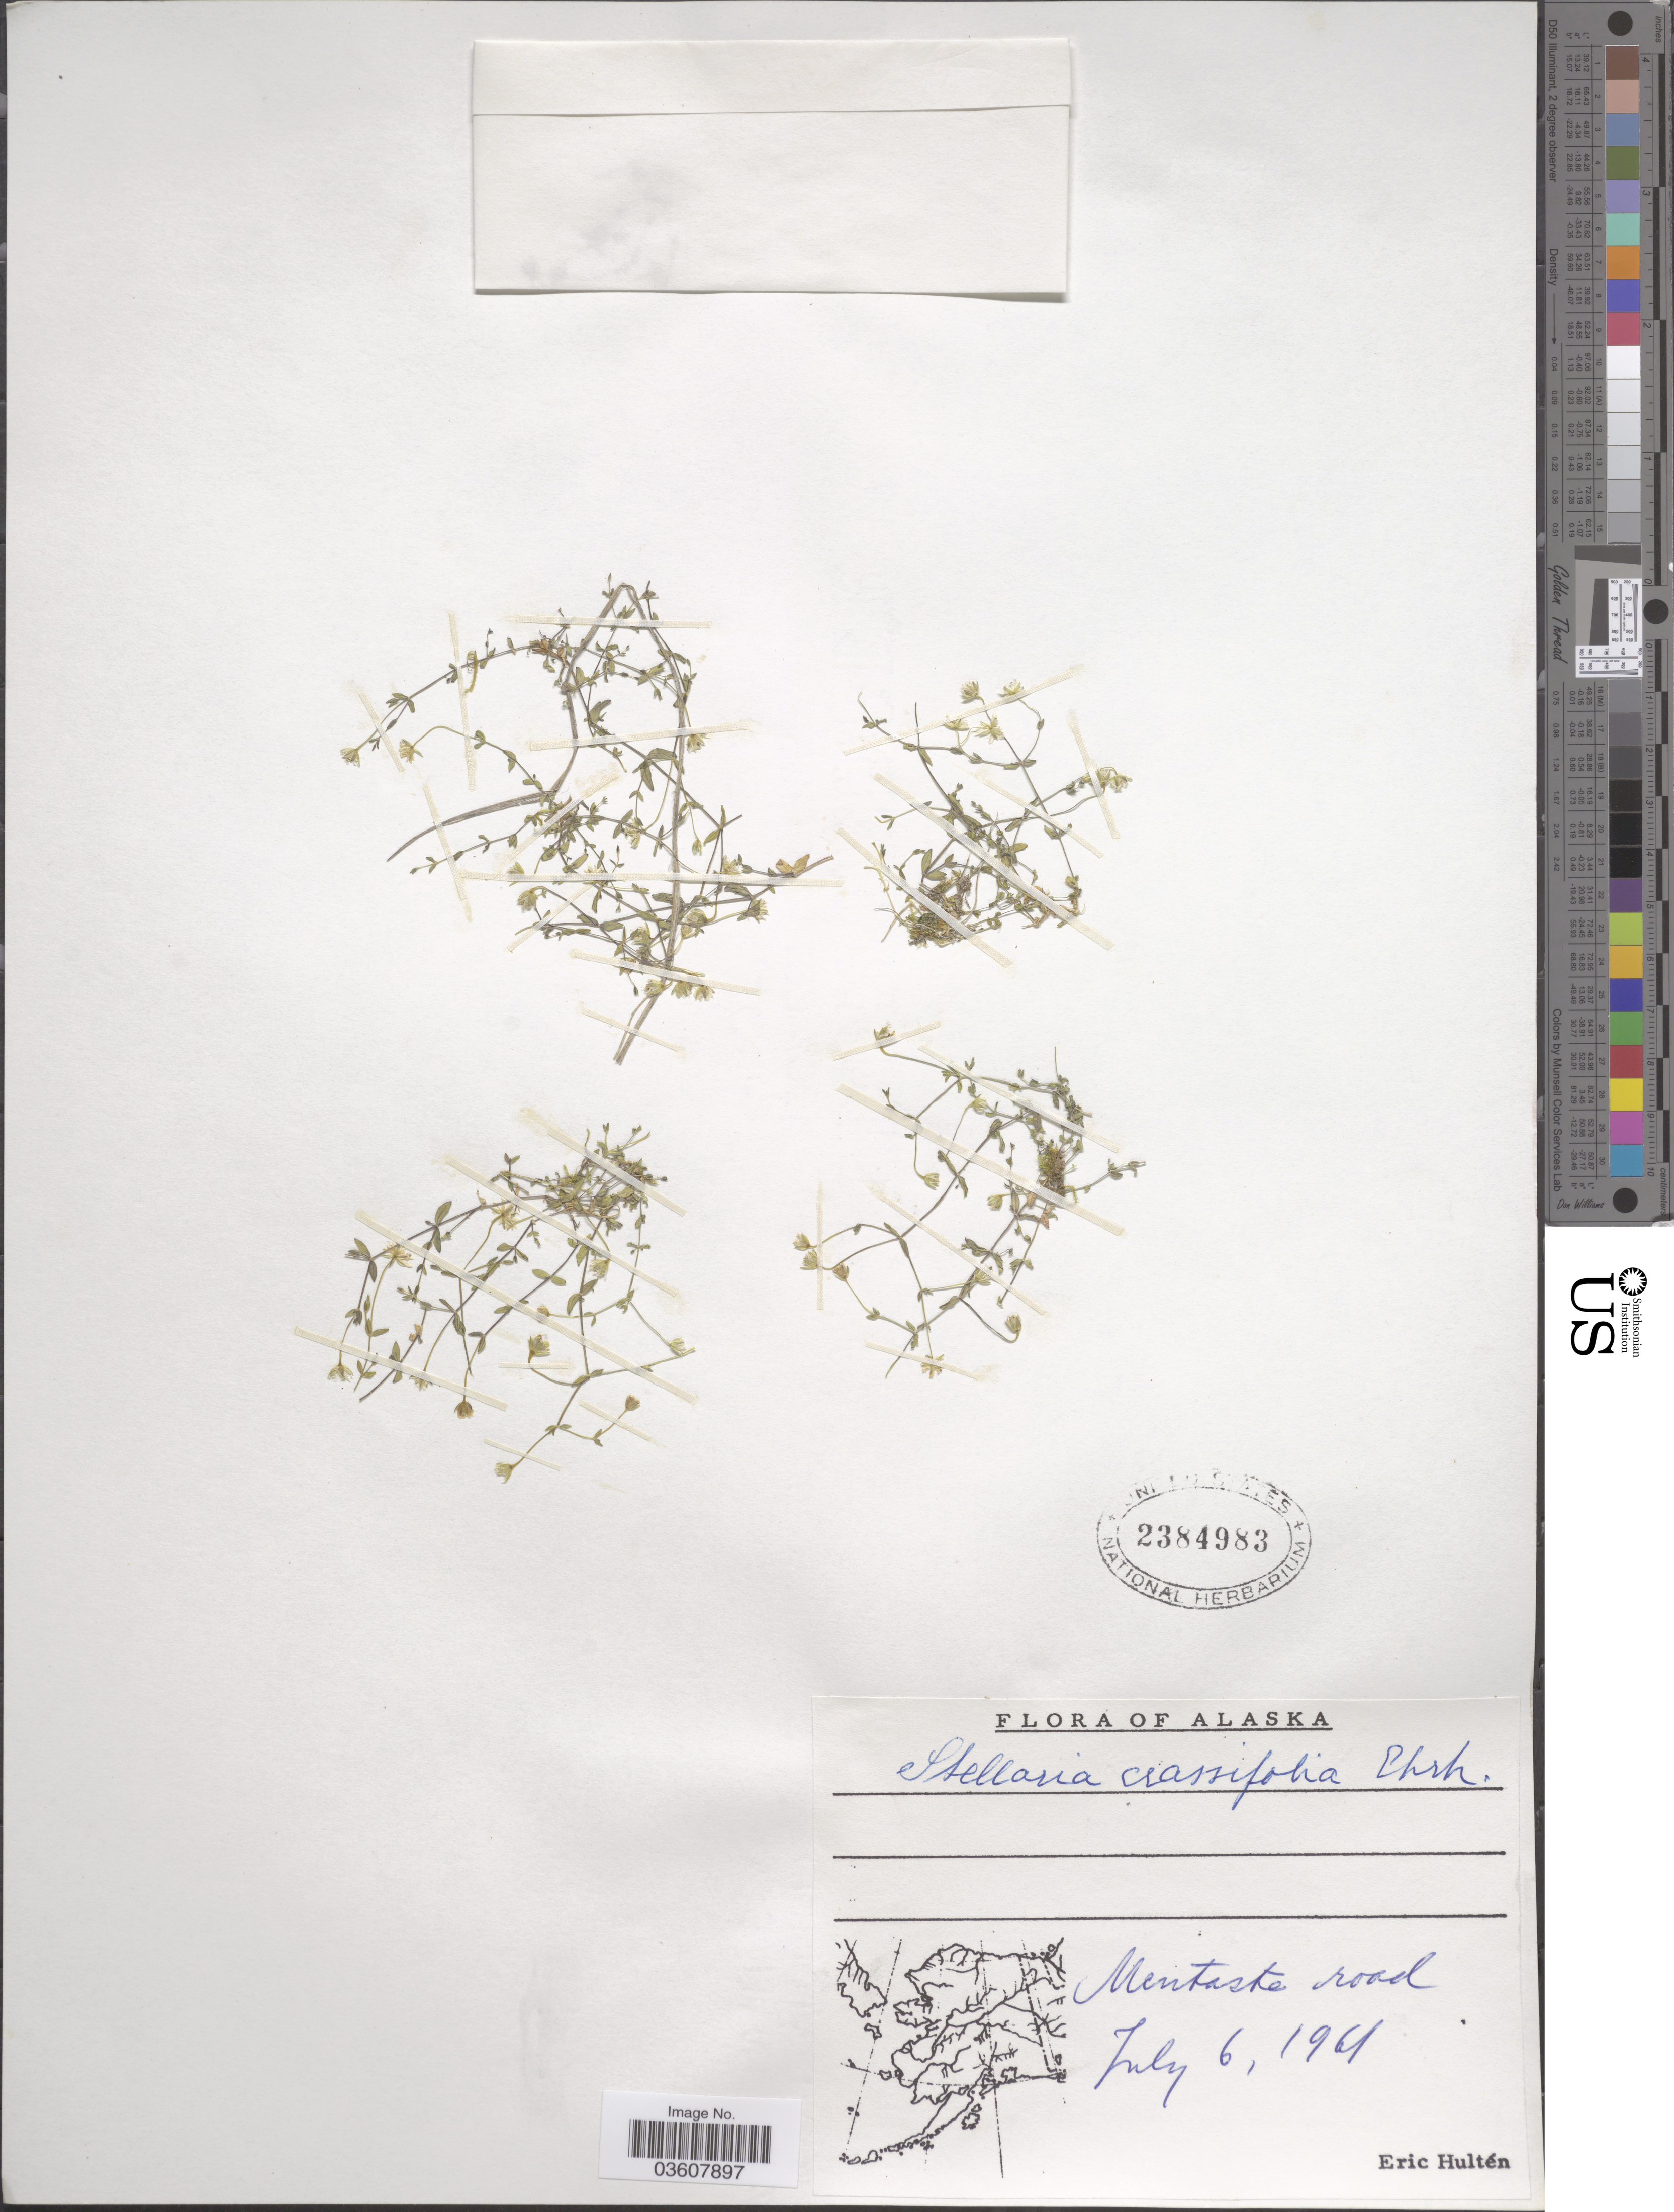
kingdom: Plantae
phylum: Tracheophyta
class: Magnoliopsida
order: Caryophyllales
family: Caryophyllaceae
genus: Stellaria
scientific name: Stellaria crassifolia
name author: Ehrh.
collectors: E. G. Hultén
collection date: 1961-07-06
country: United States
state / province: Alaska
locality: Mentaske road.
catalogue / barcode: US 2384983